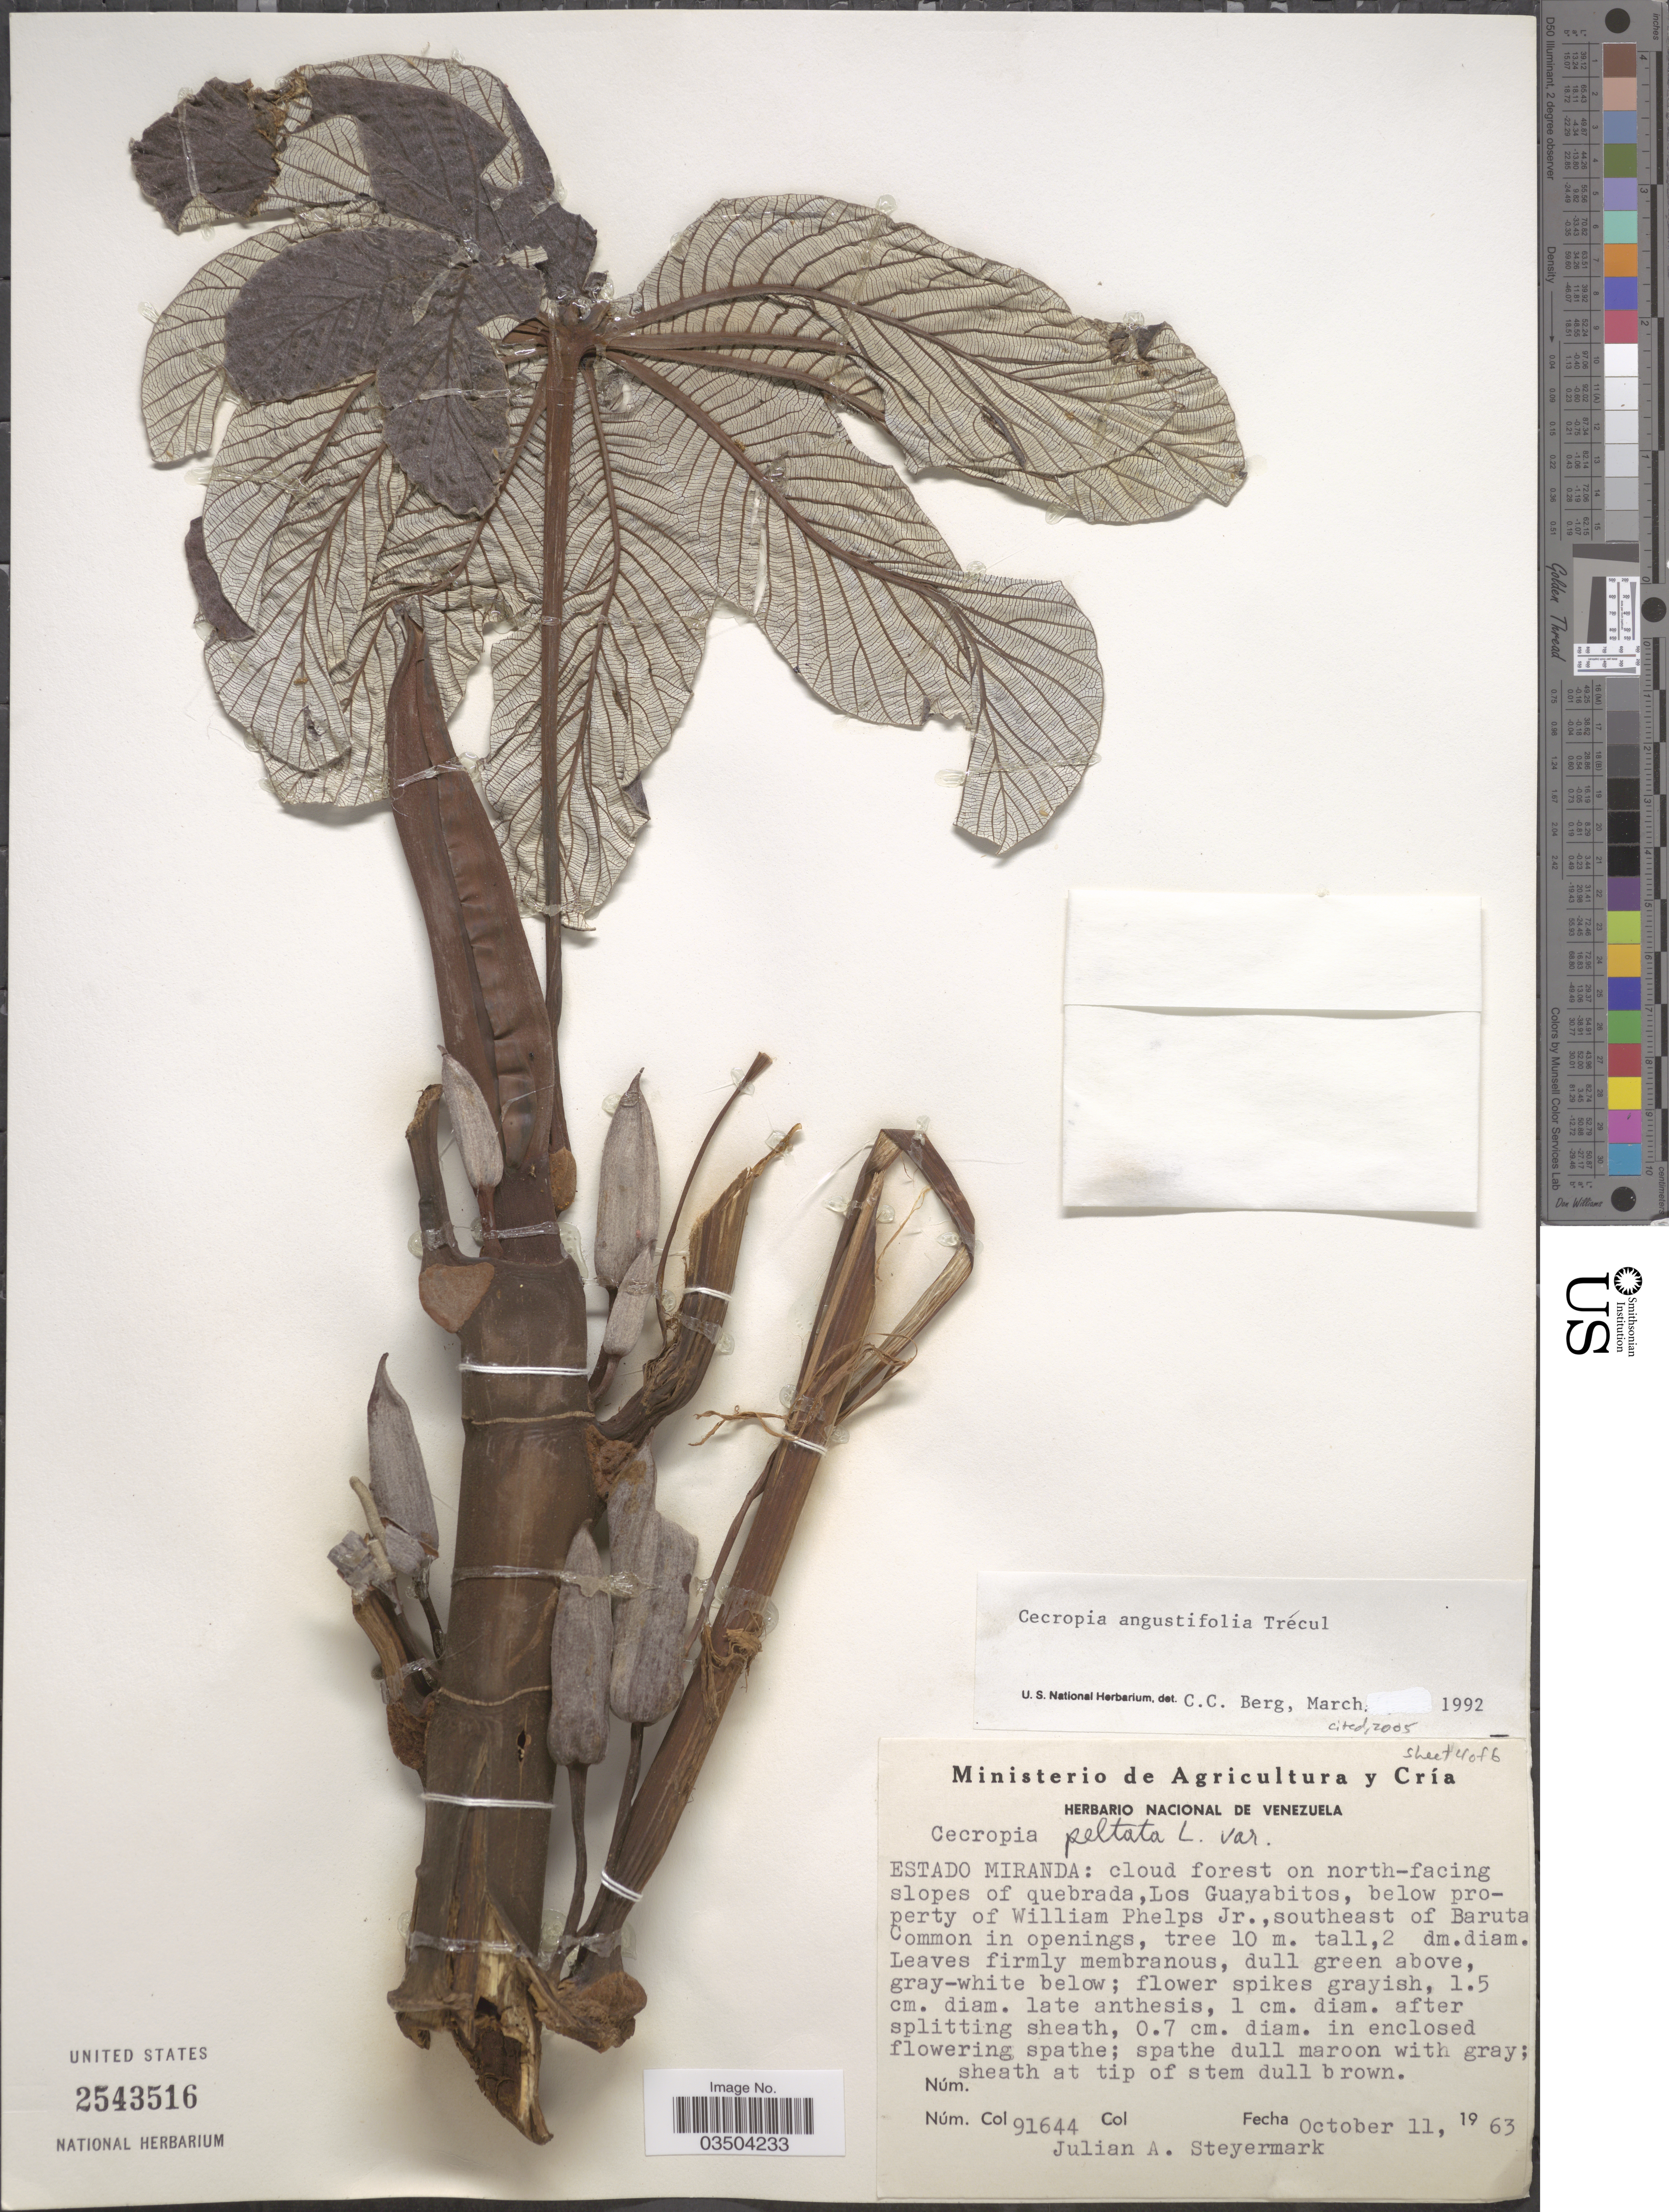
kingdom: Plantae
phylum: Tracheophyta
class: Magnoliopsida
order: Rosales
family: Urticaceae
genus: Cecropia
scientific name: Cecropia angustifolia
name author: Trécul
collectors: J. Steyermark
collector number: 91644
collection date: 1963-10-11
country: Venezuela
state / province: Miranda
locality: Cloud forest on north-facing slopes of quebrada, Los Guayabitos, below property of William Phelps Jr., southeast of Baruta.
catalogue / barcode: US 2543516